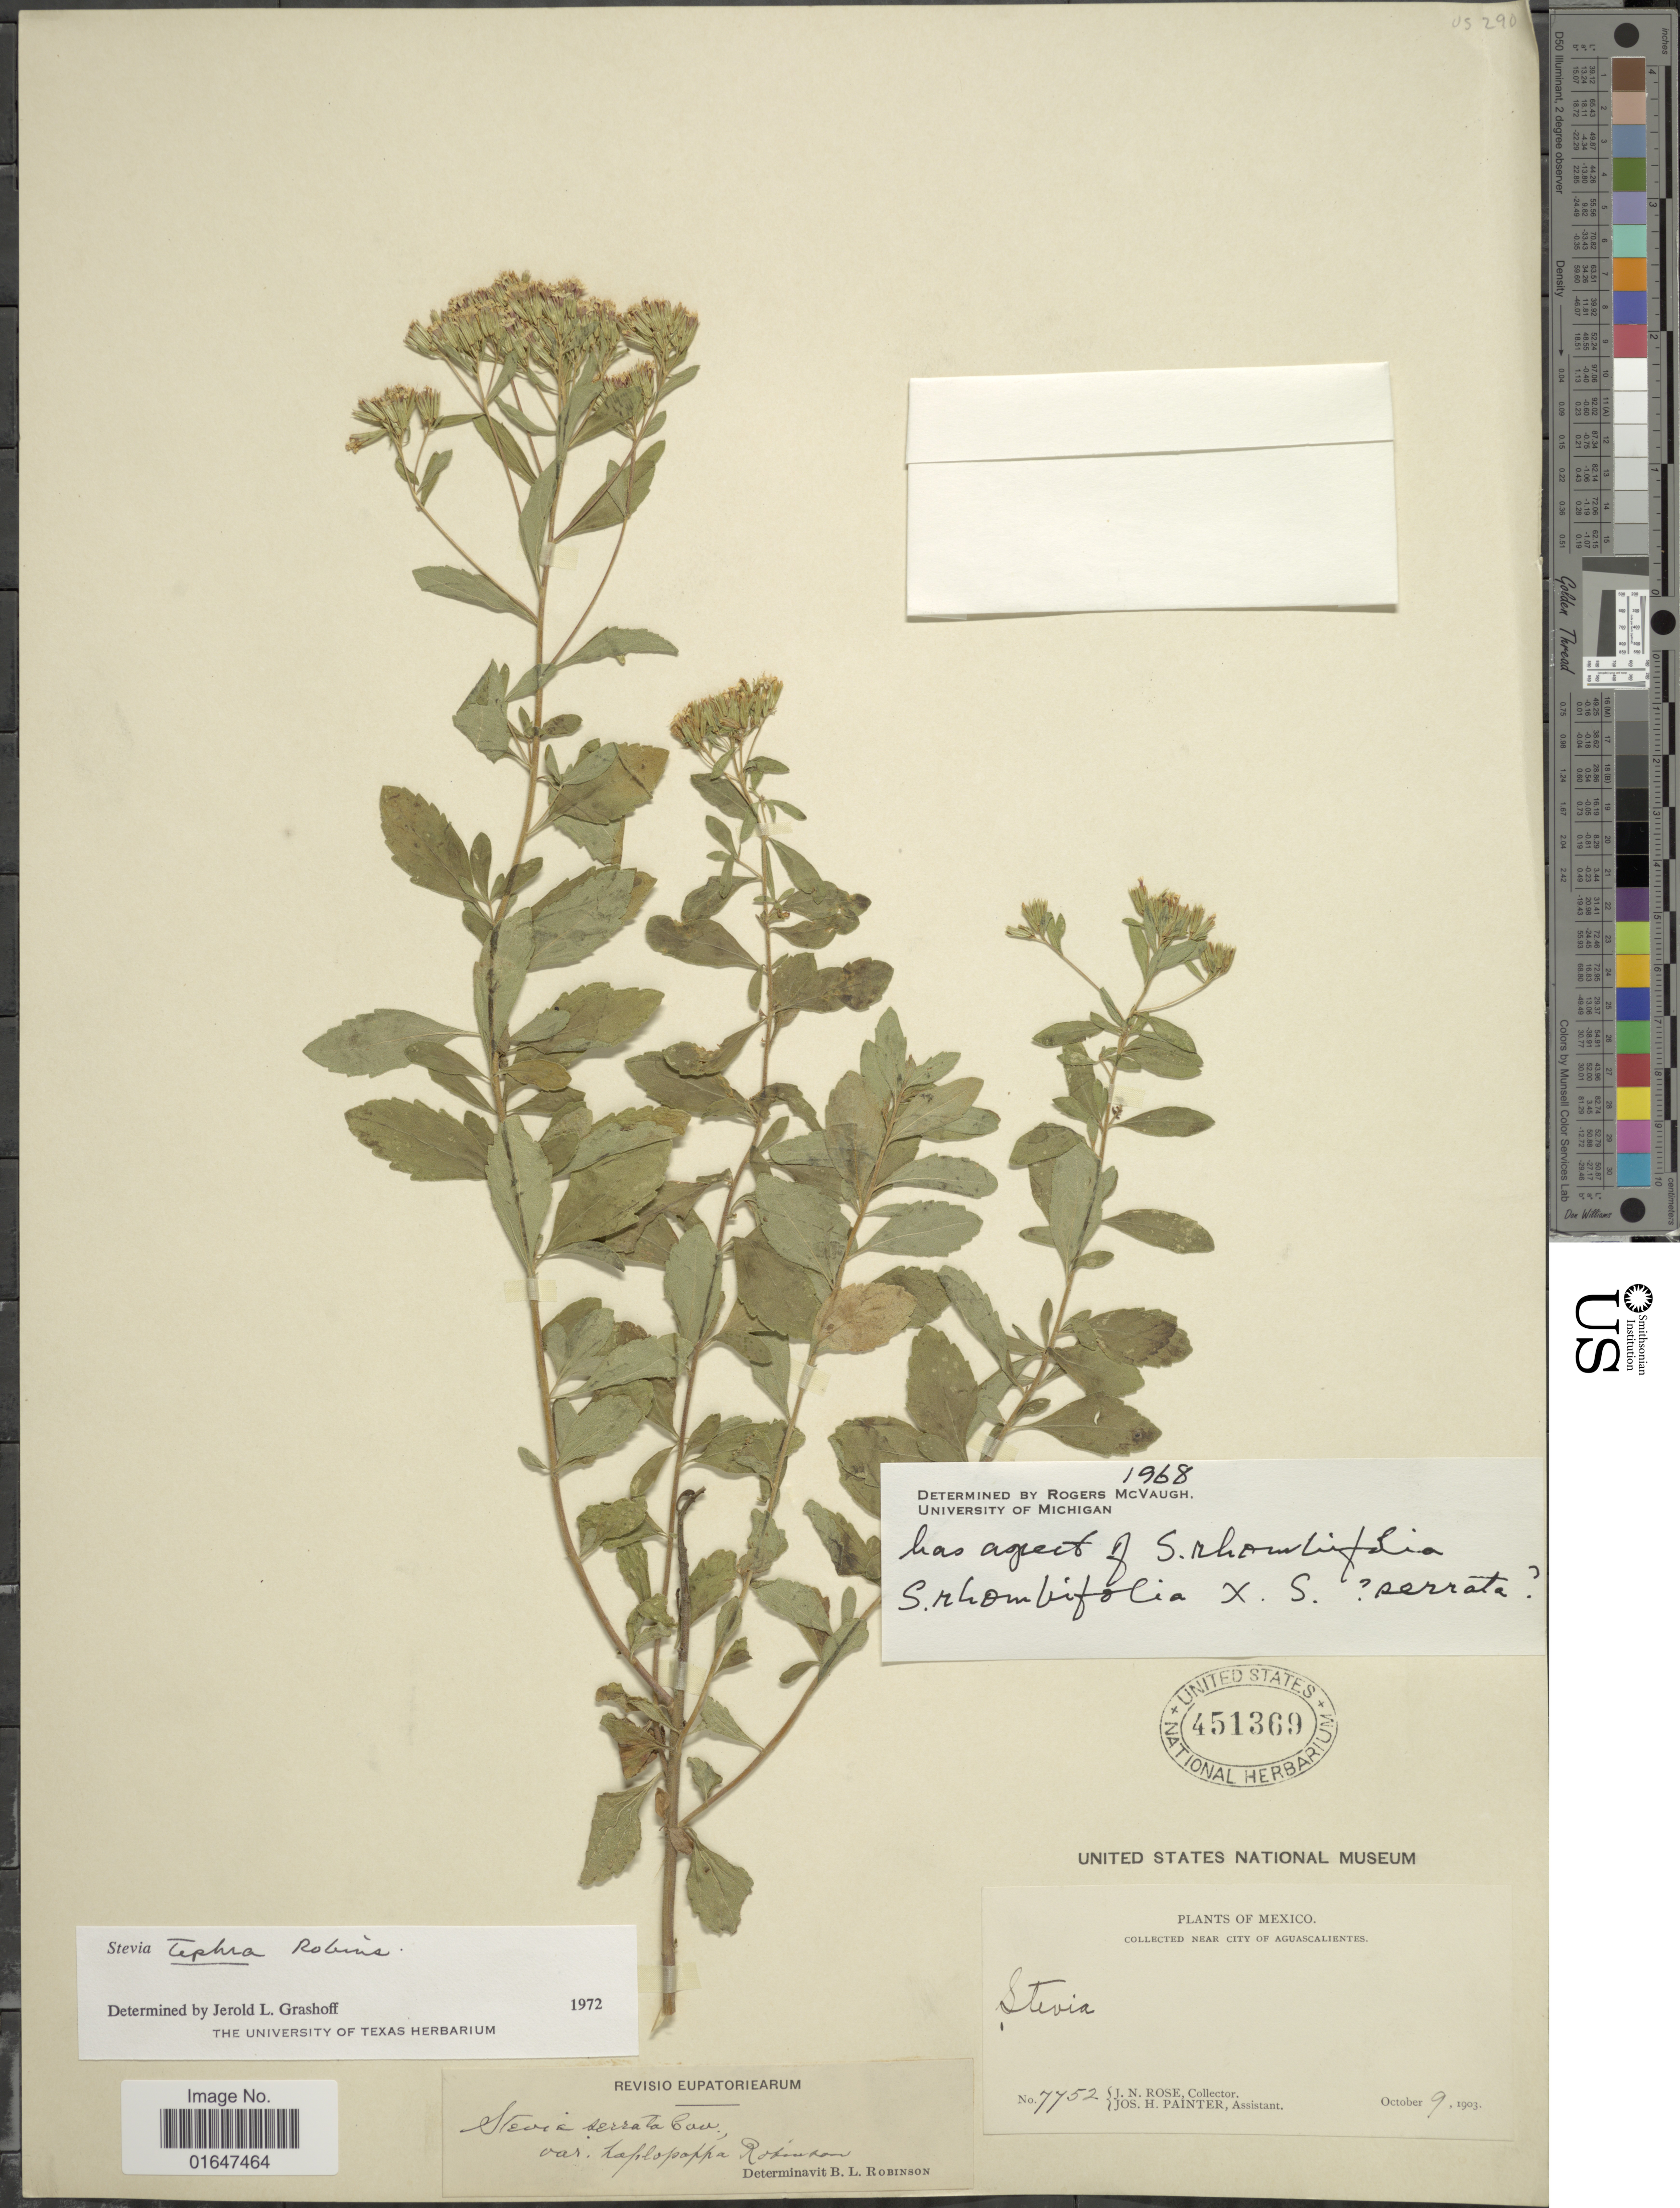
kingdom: Plantae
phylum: Tracheophyta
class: Magnoliopsida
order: Asterales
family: Asteraceae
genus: Stevia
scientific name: Stevia tephra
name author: B.L. Rob.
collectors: J. N. Rose & J. H. Painter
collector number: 7752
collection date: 1903-10-09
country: Mexico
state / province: Aguascalientes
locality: Near city of Aguascalientes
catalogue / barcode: US 451369